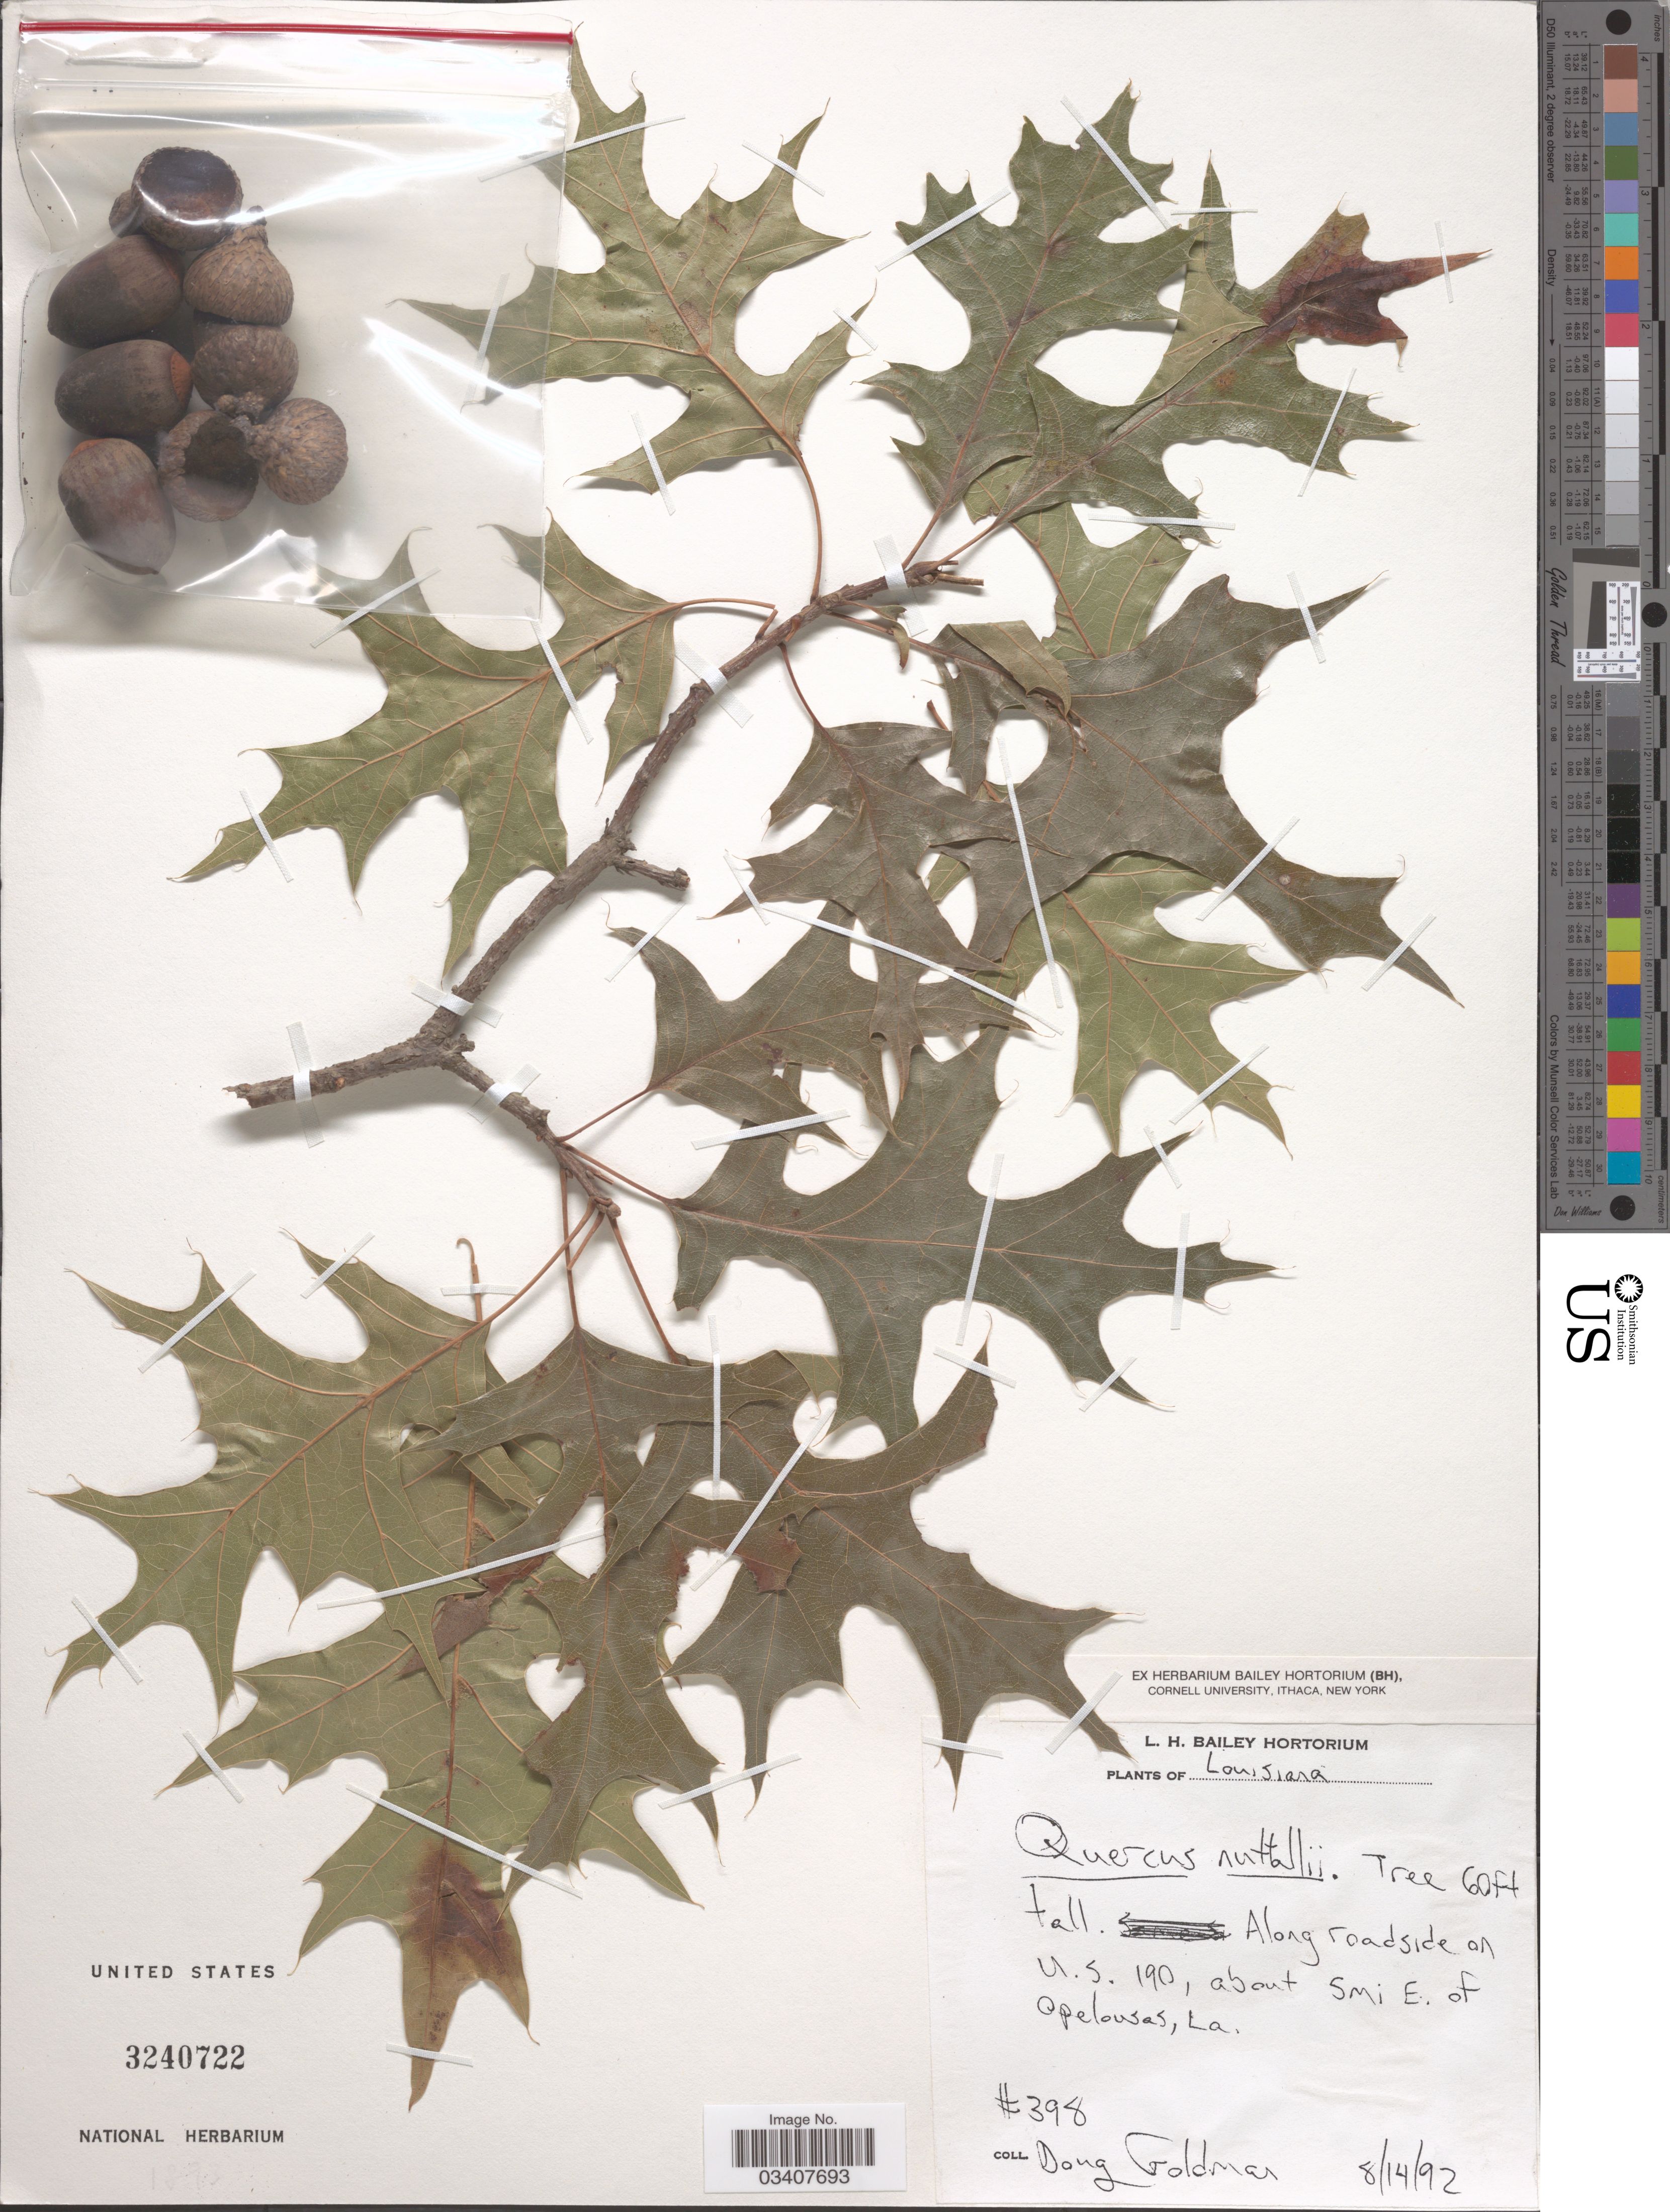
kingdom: Plantae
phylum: Tracheophyta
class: Magnoliopsida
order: Fagales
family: Fagaceae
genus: Quercus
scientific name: Quercus nuttallii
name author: E.J. Palmer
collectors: D. Goldman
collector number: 398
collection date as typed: Transcribed d/m/y: 14/8/92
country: United States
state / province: Louisiana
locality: Along roadside on U.S. 190, about 5mi E. Opelousas.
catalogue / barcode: US 3240722